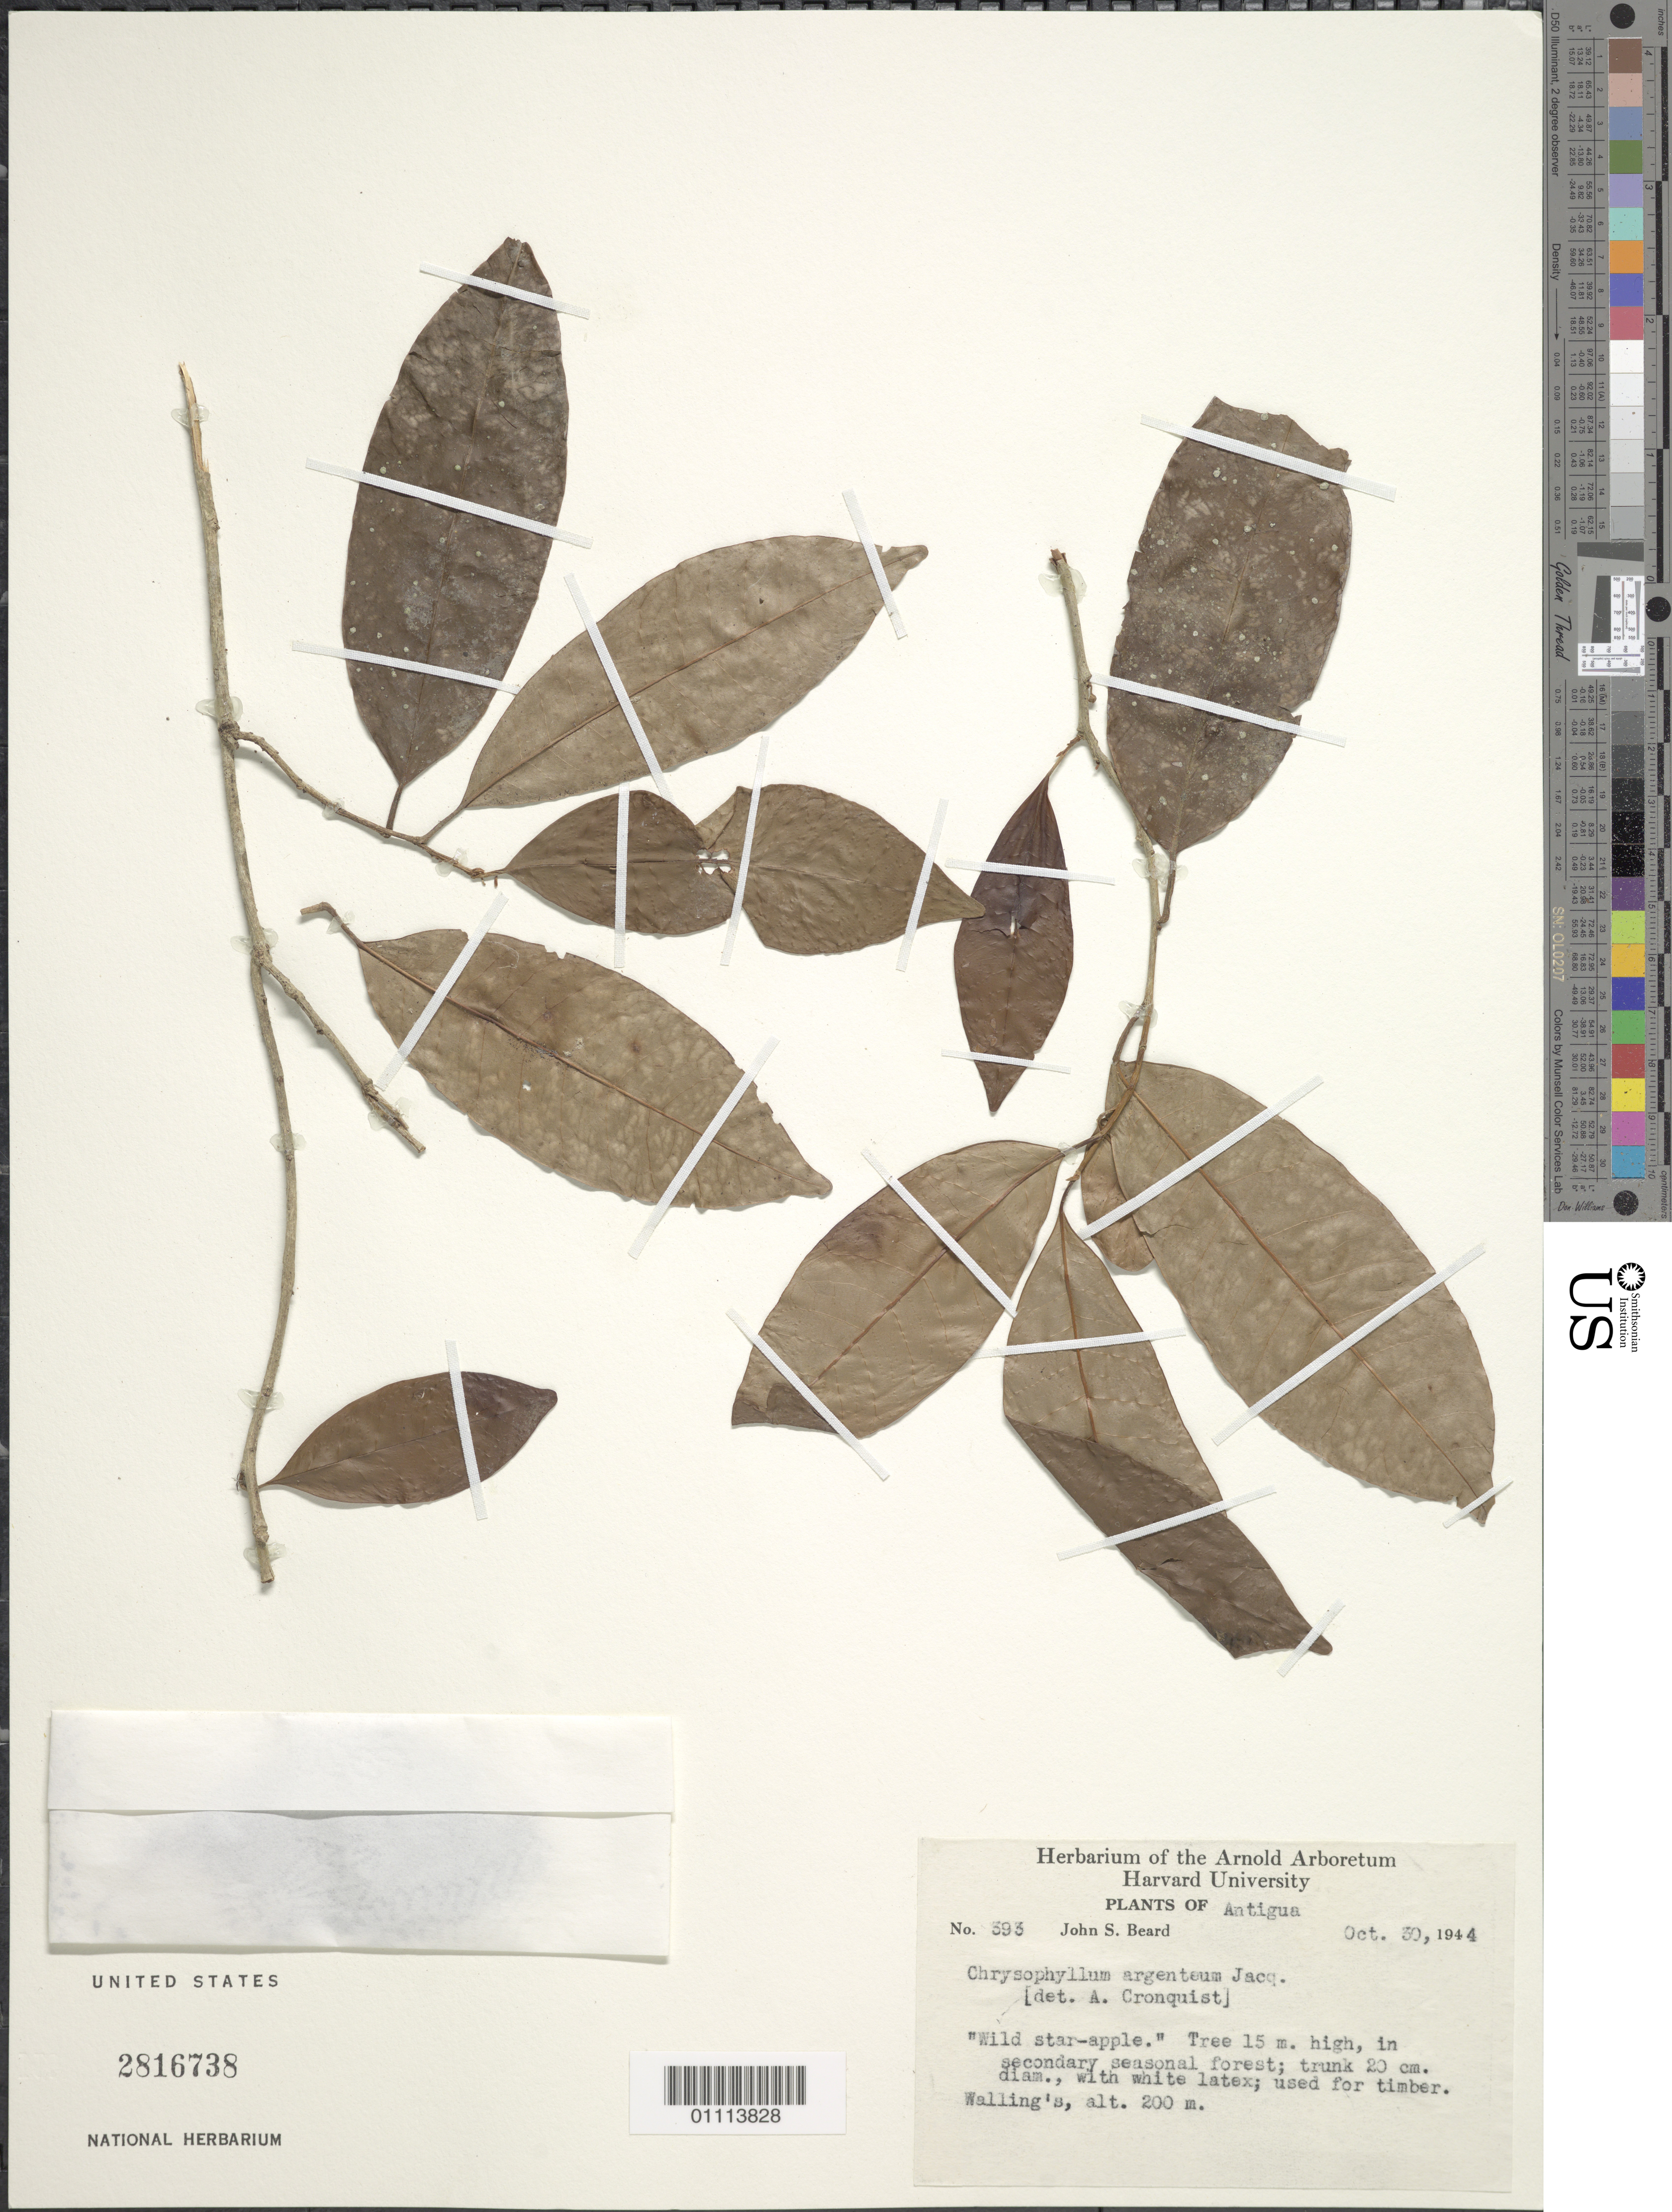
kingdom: Plantae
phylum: Tracheophyta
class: Magnoliopsida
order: Ericales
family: Sapotaceae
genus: Chrysophyllum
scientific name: Chrysophyllum argenteum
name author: Jacq.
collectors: H. E. Box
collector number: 393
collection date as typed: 30 Oct 1944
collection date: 1944-10-30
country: Antigua and Barbuda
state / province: Saint Mary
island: Antigua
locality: Walling's, in secondary seasonal forest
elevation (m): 200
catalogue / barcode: US 2816738